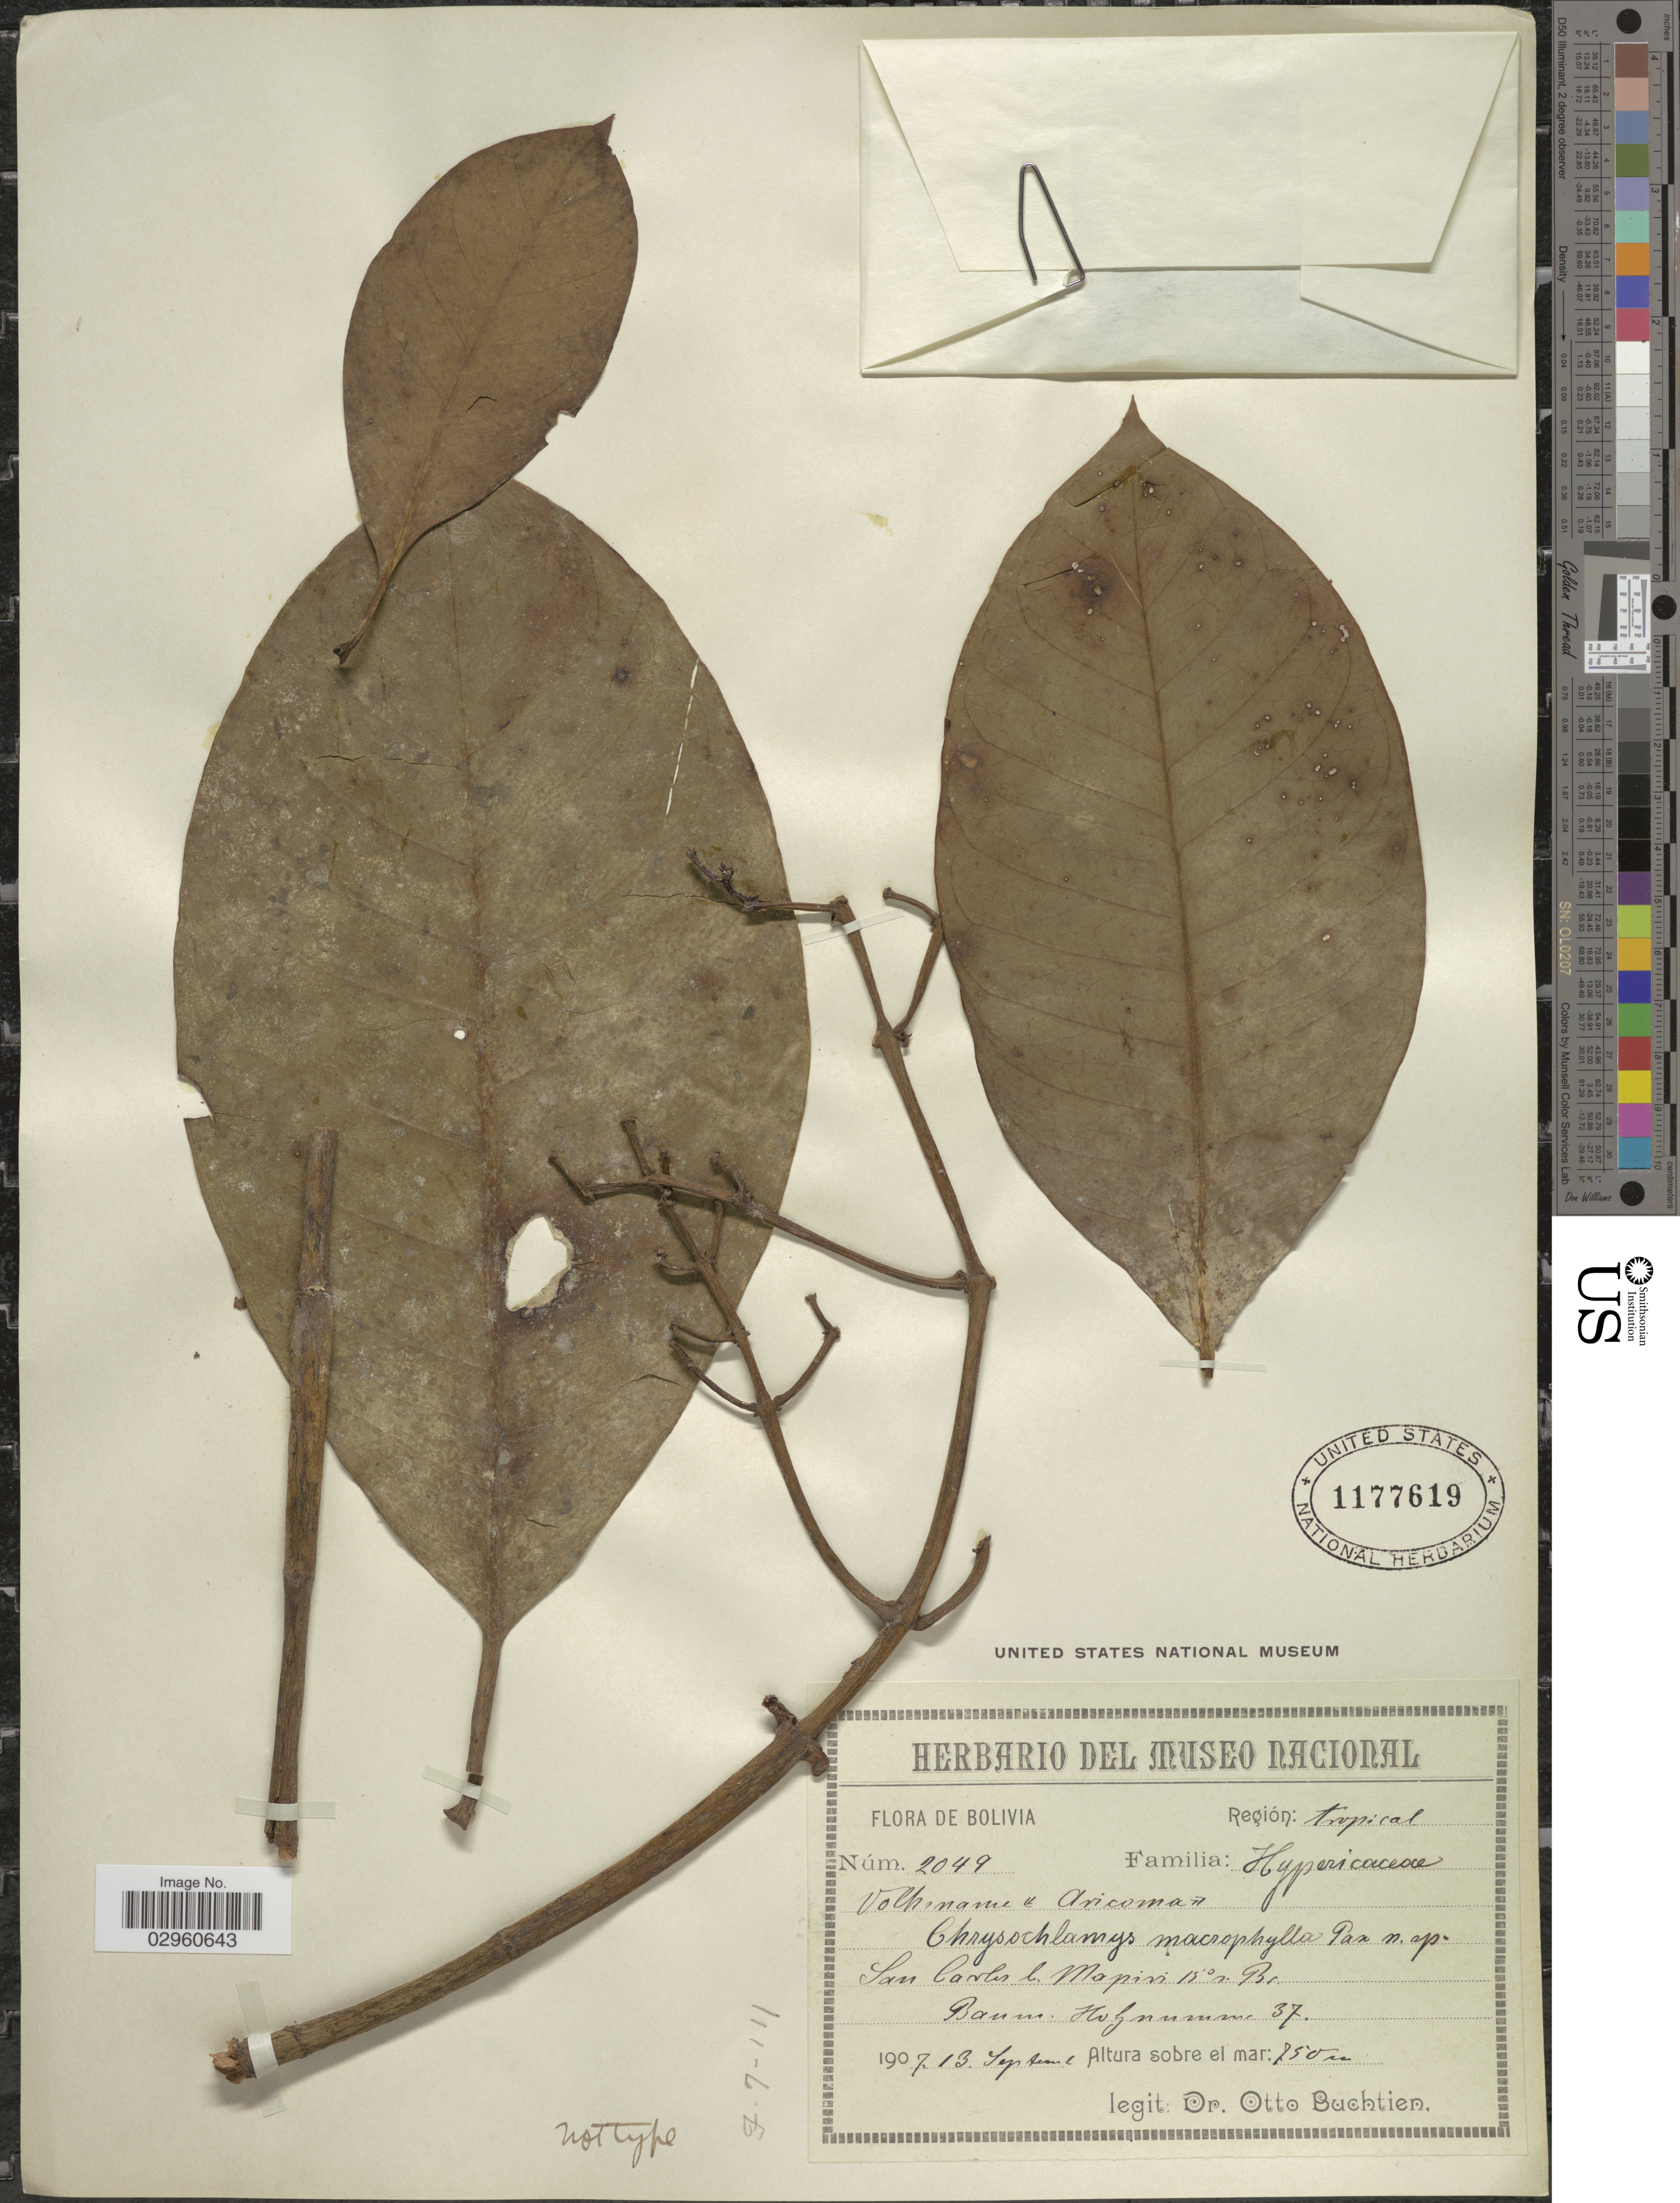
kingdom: Plantae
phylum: Tracheophyta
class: Magnoliopsida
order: Malpighiales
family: Clusiaceae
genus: Chrysochlamys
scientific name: Chrysochlamys macrophylla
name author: Pax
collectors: O. Buchtien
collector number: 2049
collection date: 1907-09-13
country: Bolivia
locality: Región: tropical. San Carlos b. Mapiri 15° n. Br.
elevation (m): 750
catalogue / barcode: US 1177619